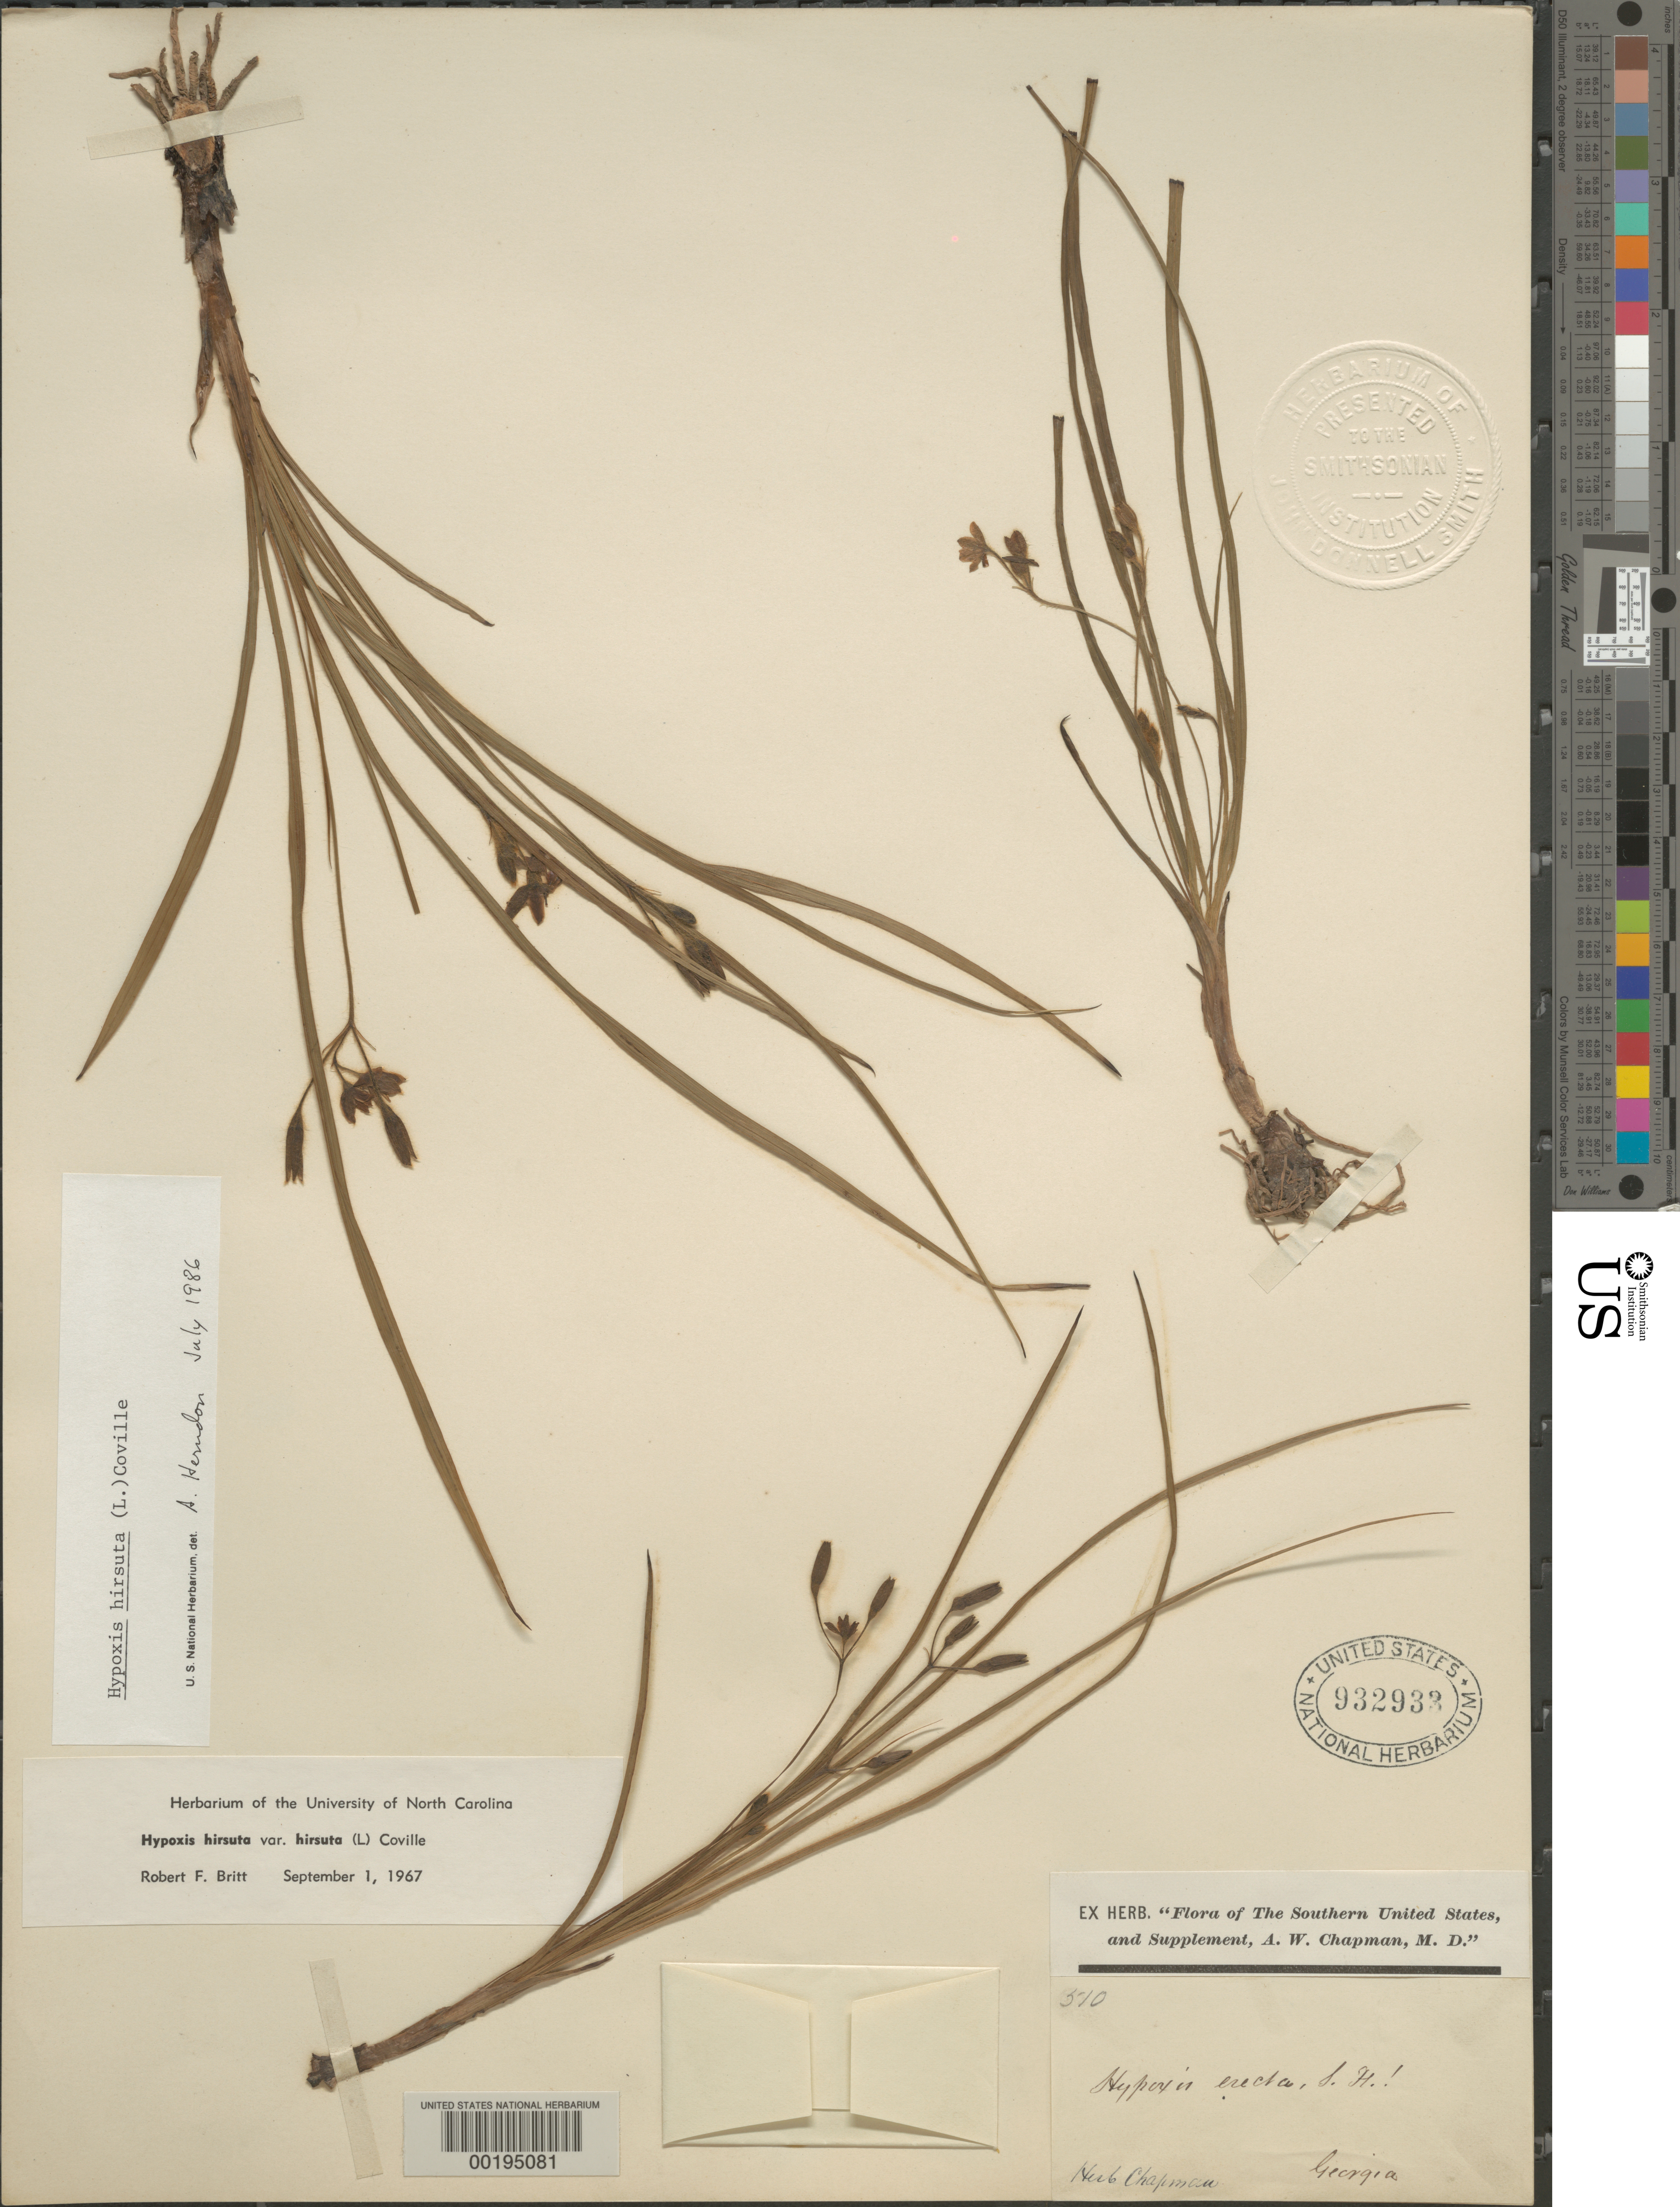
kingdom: Plantae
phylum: Tracheophyta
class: Liliopsida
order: Asparagales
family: Hypoxidaceae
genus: Hypoxis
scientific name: Hypoxis hirsuta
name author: (L.) Coville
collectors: H. Chapman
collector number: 510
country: United States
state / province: Georgia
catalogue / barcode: US 932933